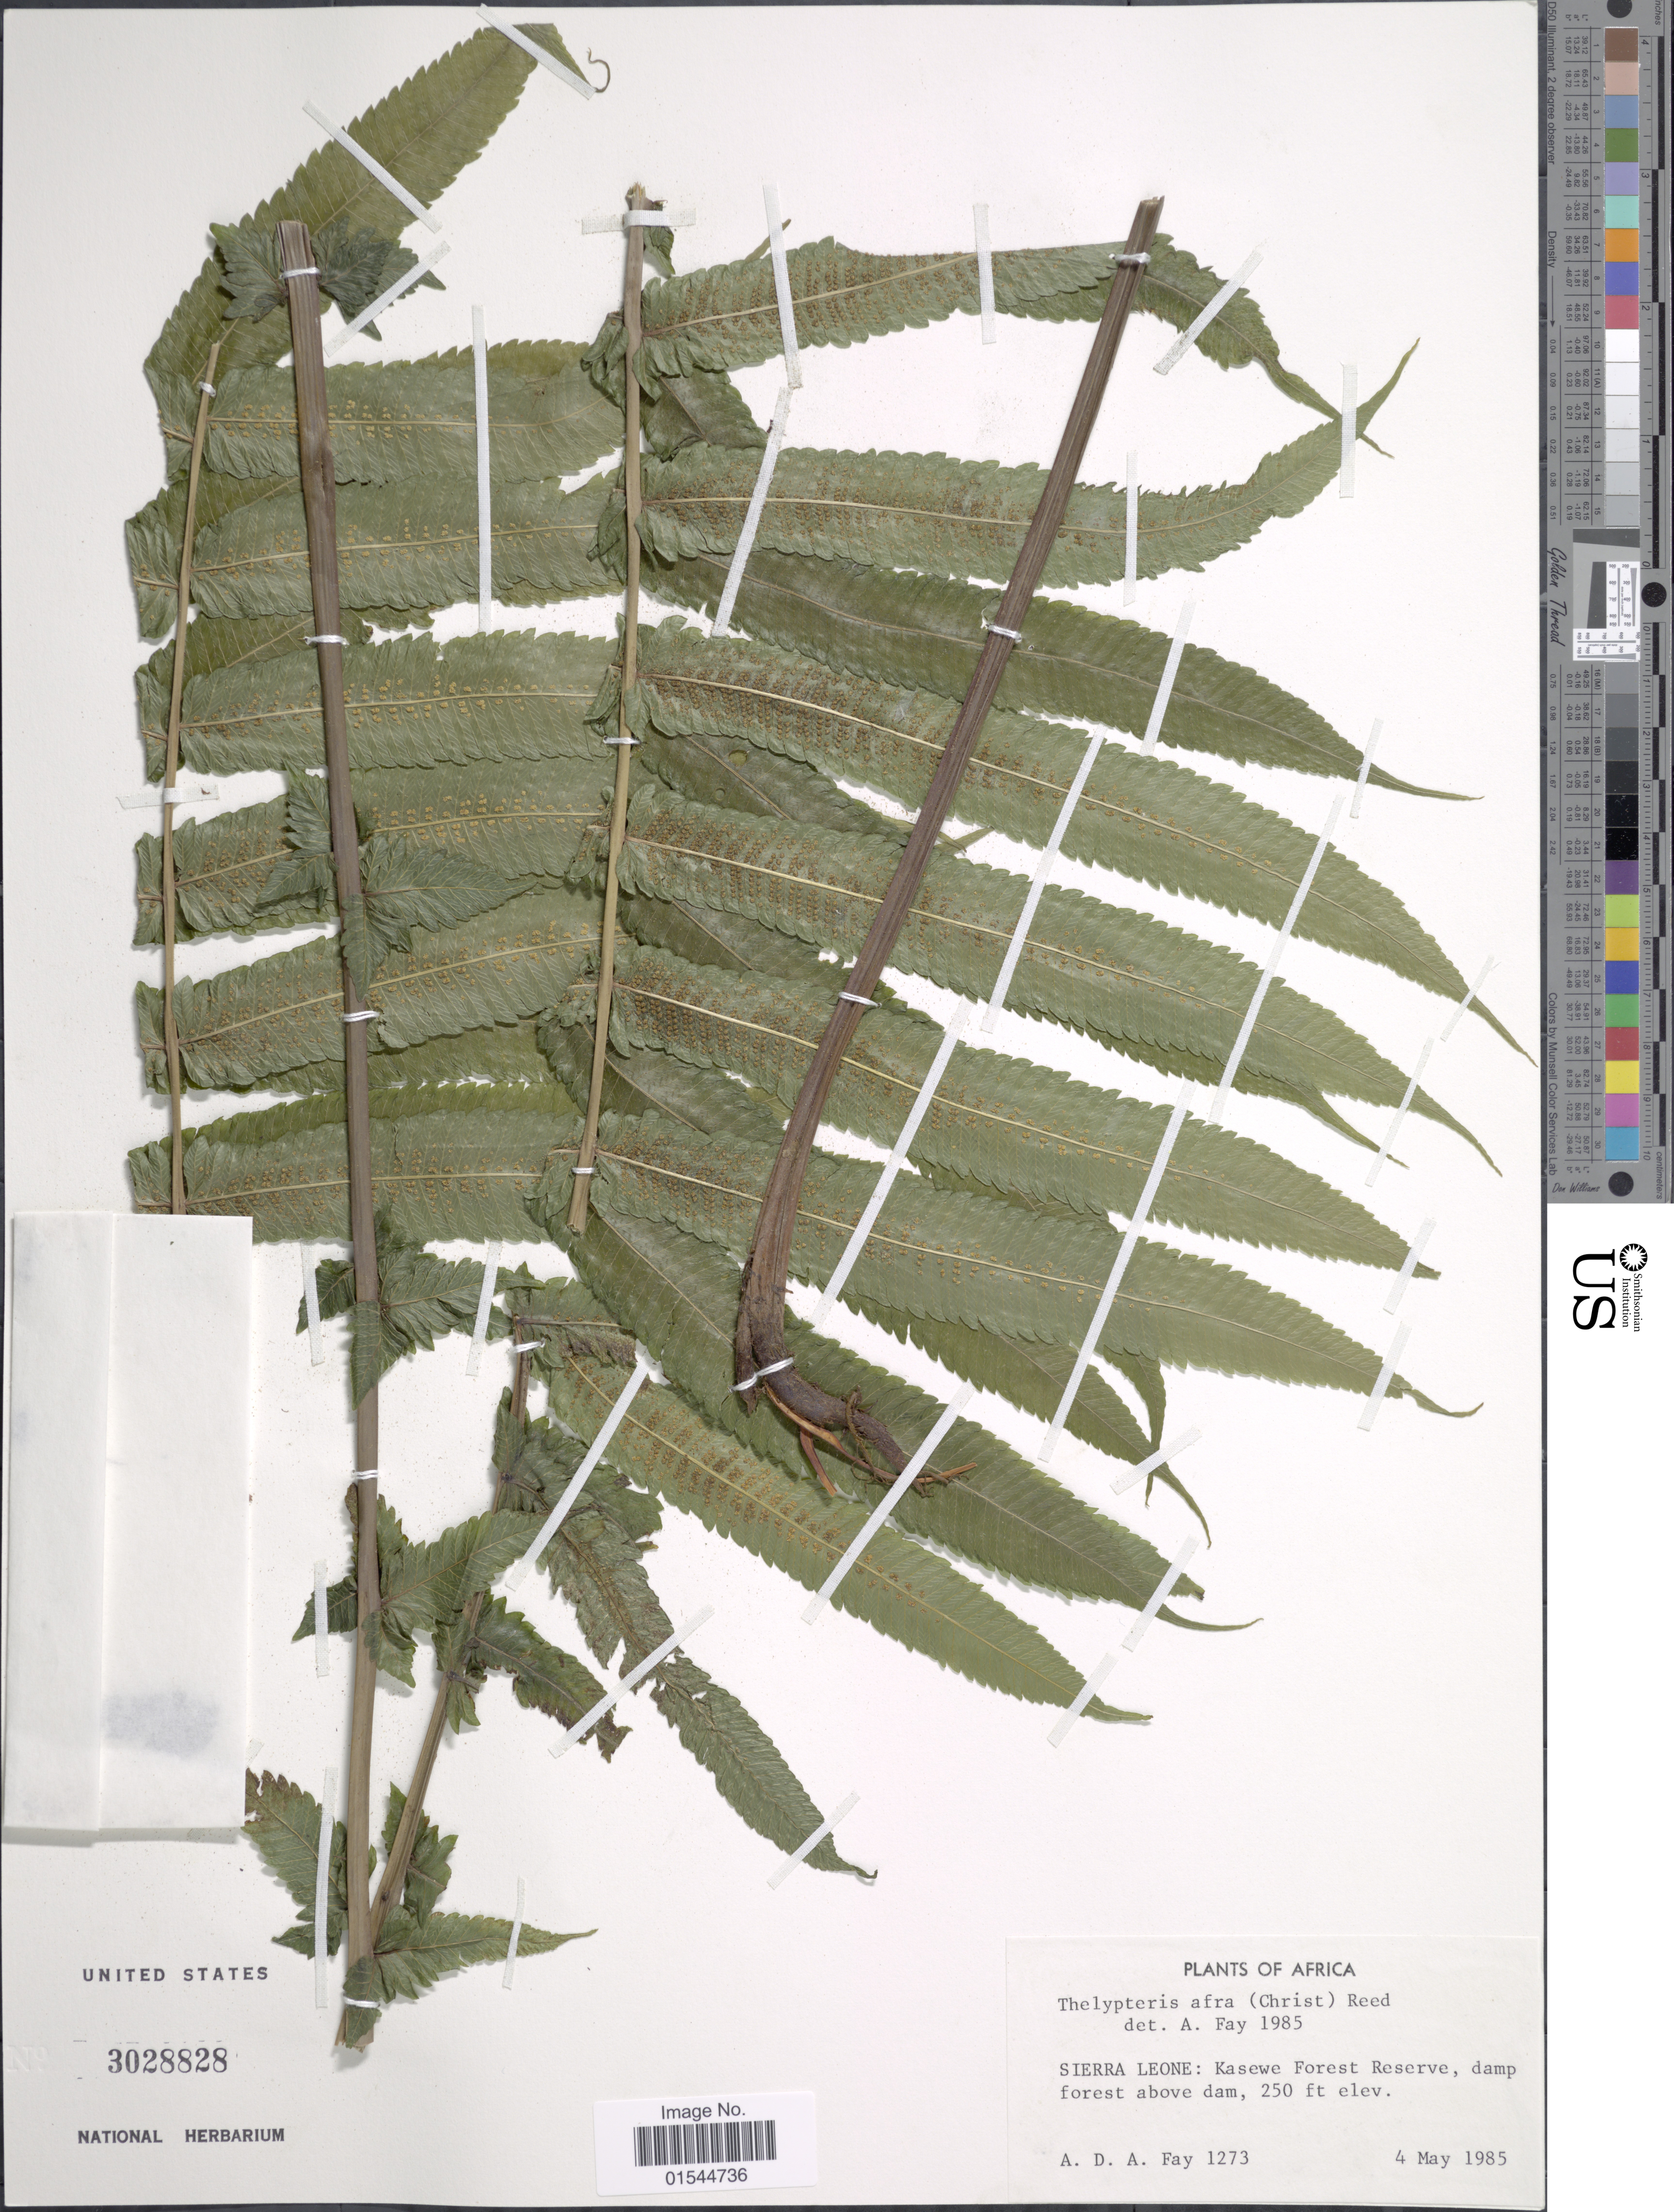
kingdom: Plantae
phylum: Tracheophyta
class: Polypodiopsida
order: Polypodiales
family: Thelypteridaceae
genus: Pneumatopteris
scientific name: Pneumatopteris afra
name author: (Christ) Holttum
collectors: A. Fay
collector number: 1273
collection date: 1985-05-04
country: Sierra Leone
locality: Africa, Sierra Leone: Kasewe Forest Reserve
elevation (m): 76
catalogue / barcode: US 3028828